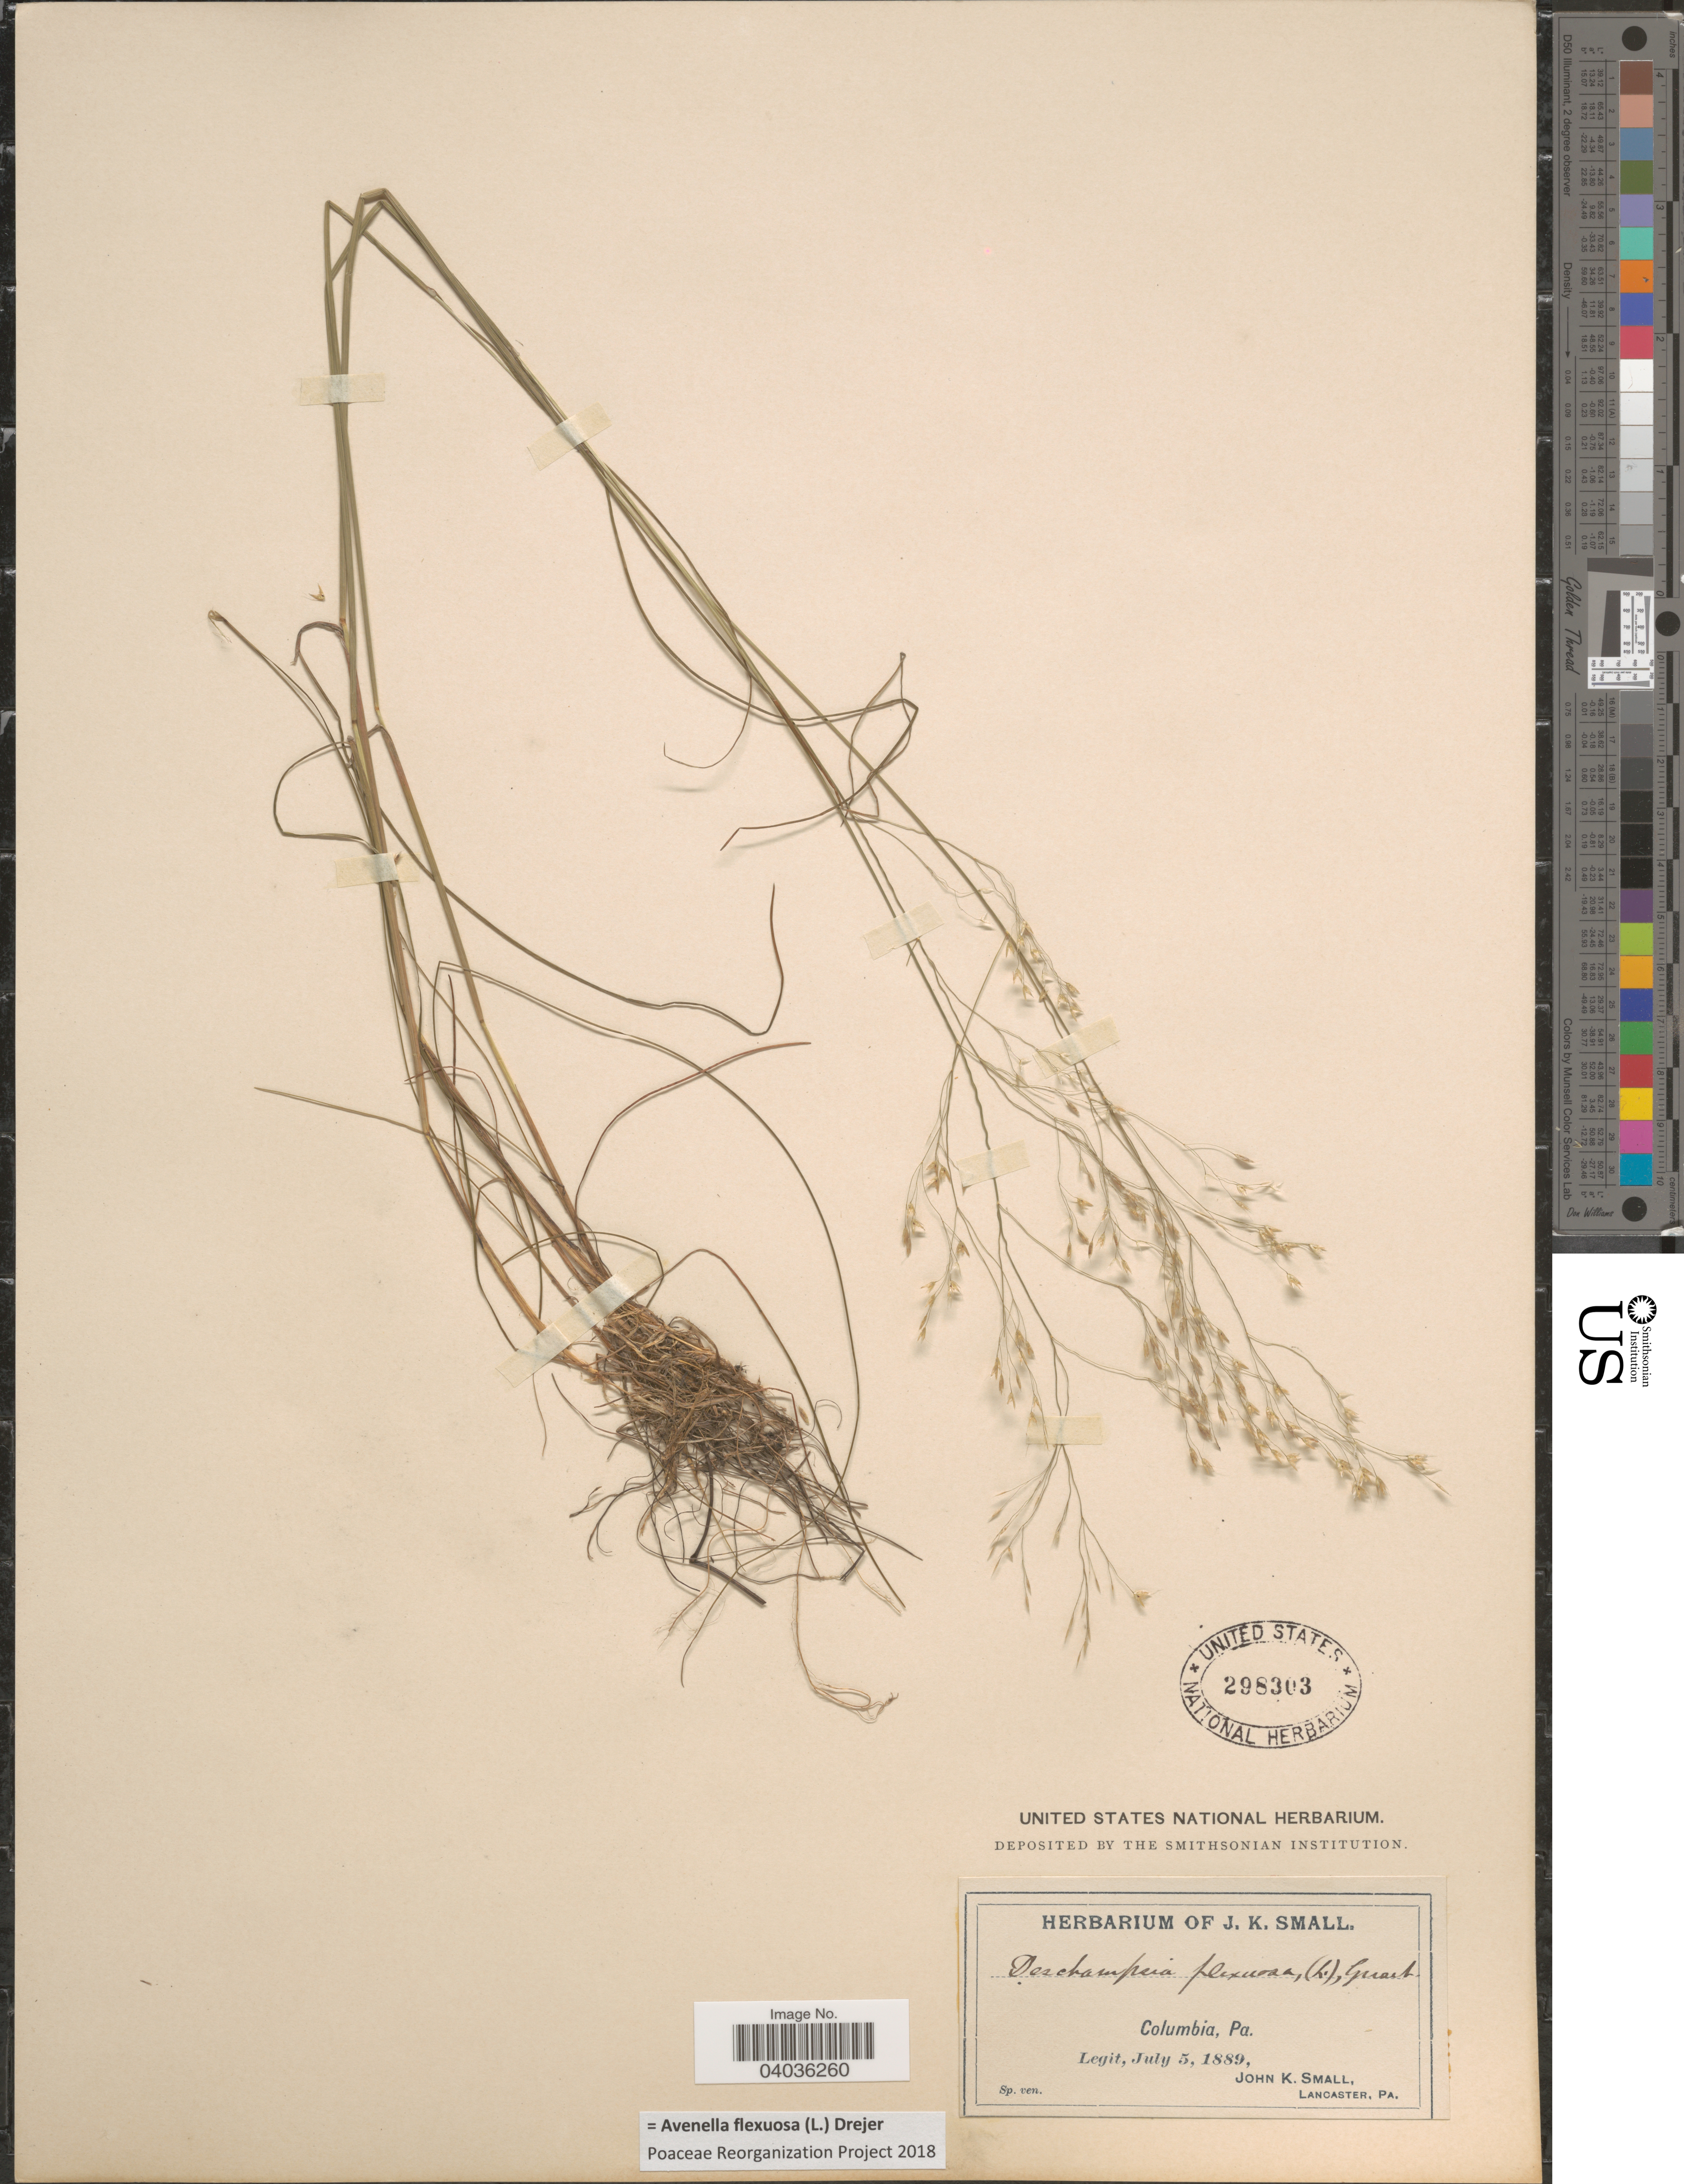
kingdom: Plantae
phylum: Tracheophyta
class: Liliopsida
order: Poales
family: Poaceae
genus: Avenella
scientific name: Avenella flexuosa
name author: (L.) Drejer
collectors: J. K. Small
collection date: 1889-07-05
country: United States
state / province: Pennsylvania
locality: Columbia.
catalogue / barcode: US 298303